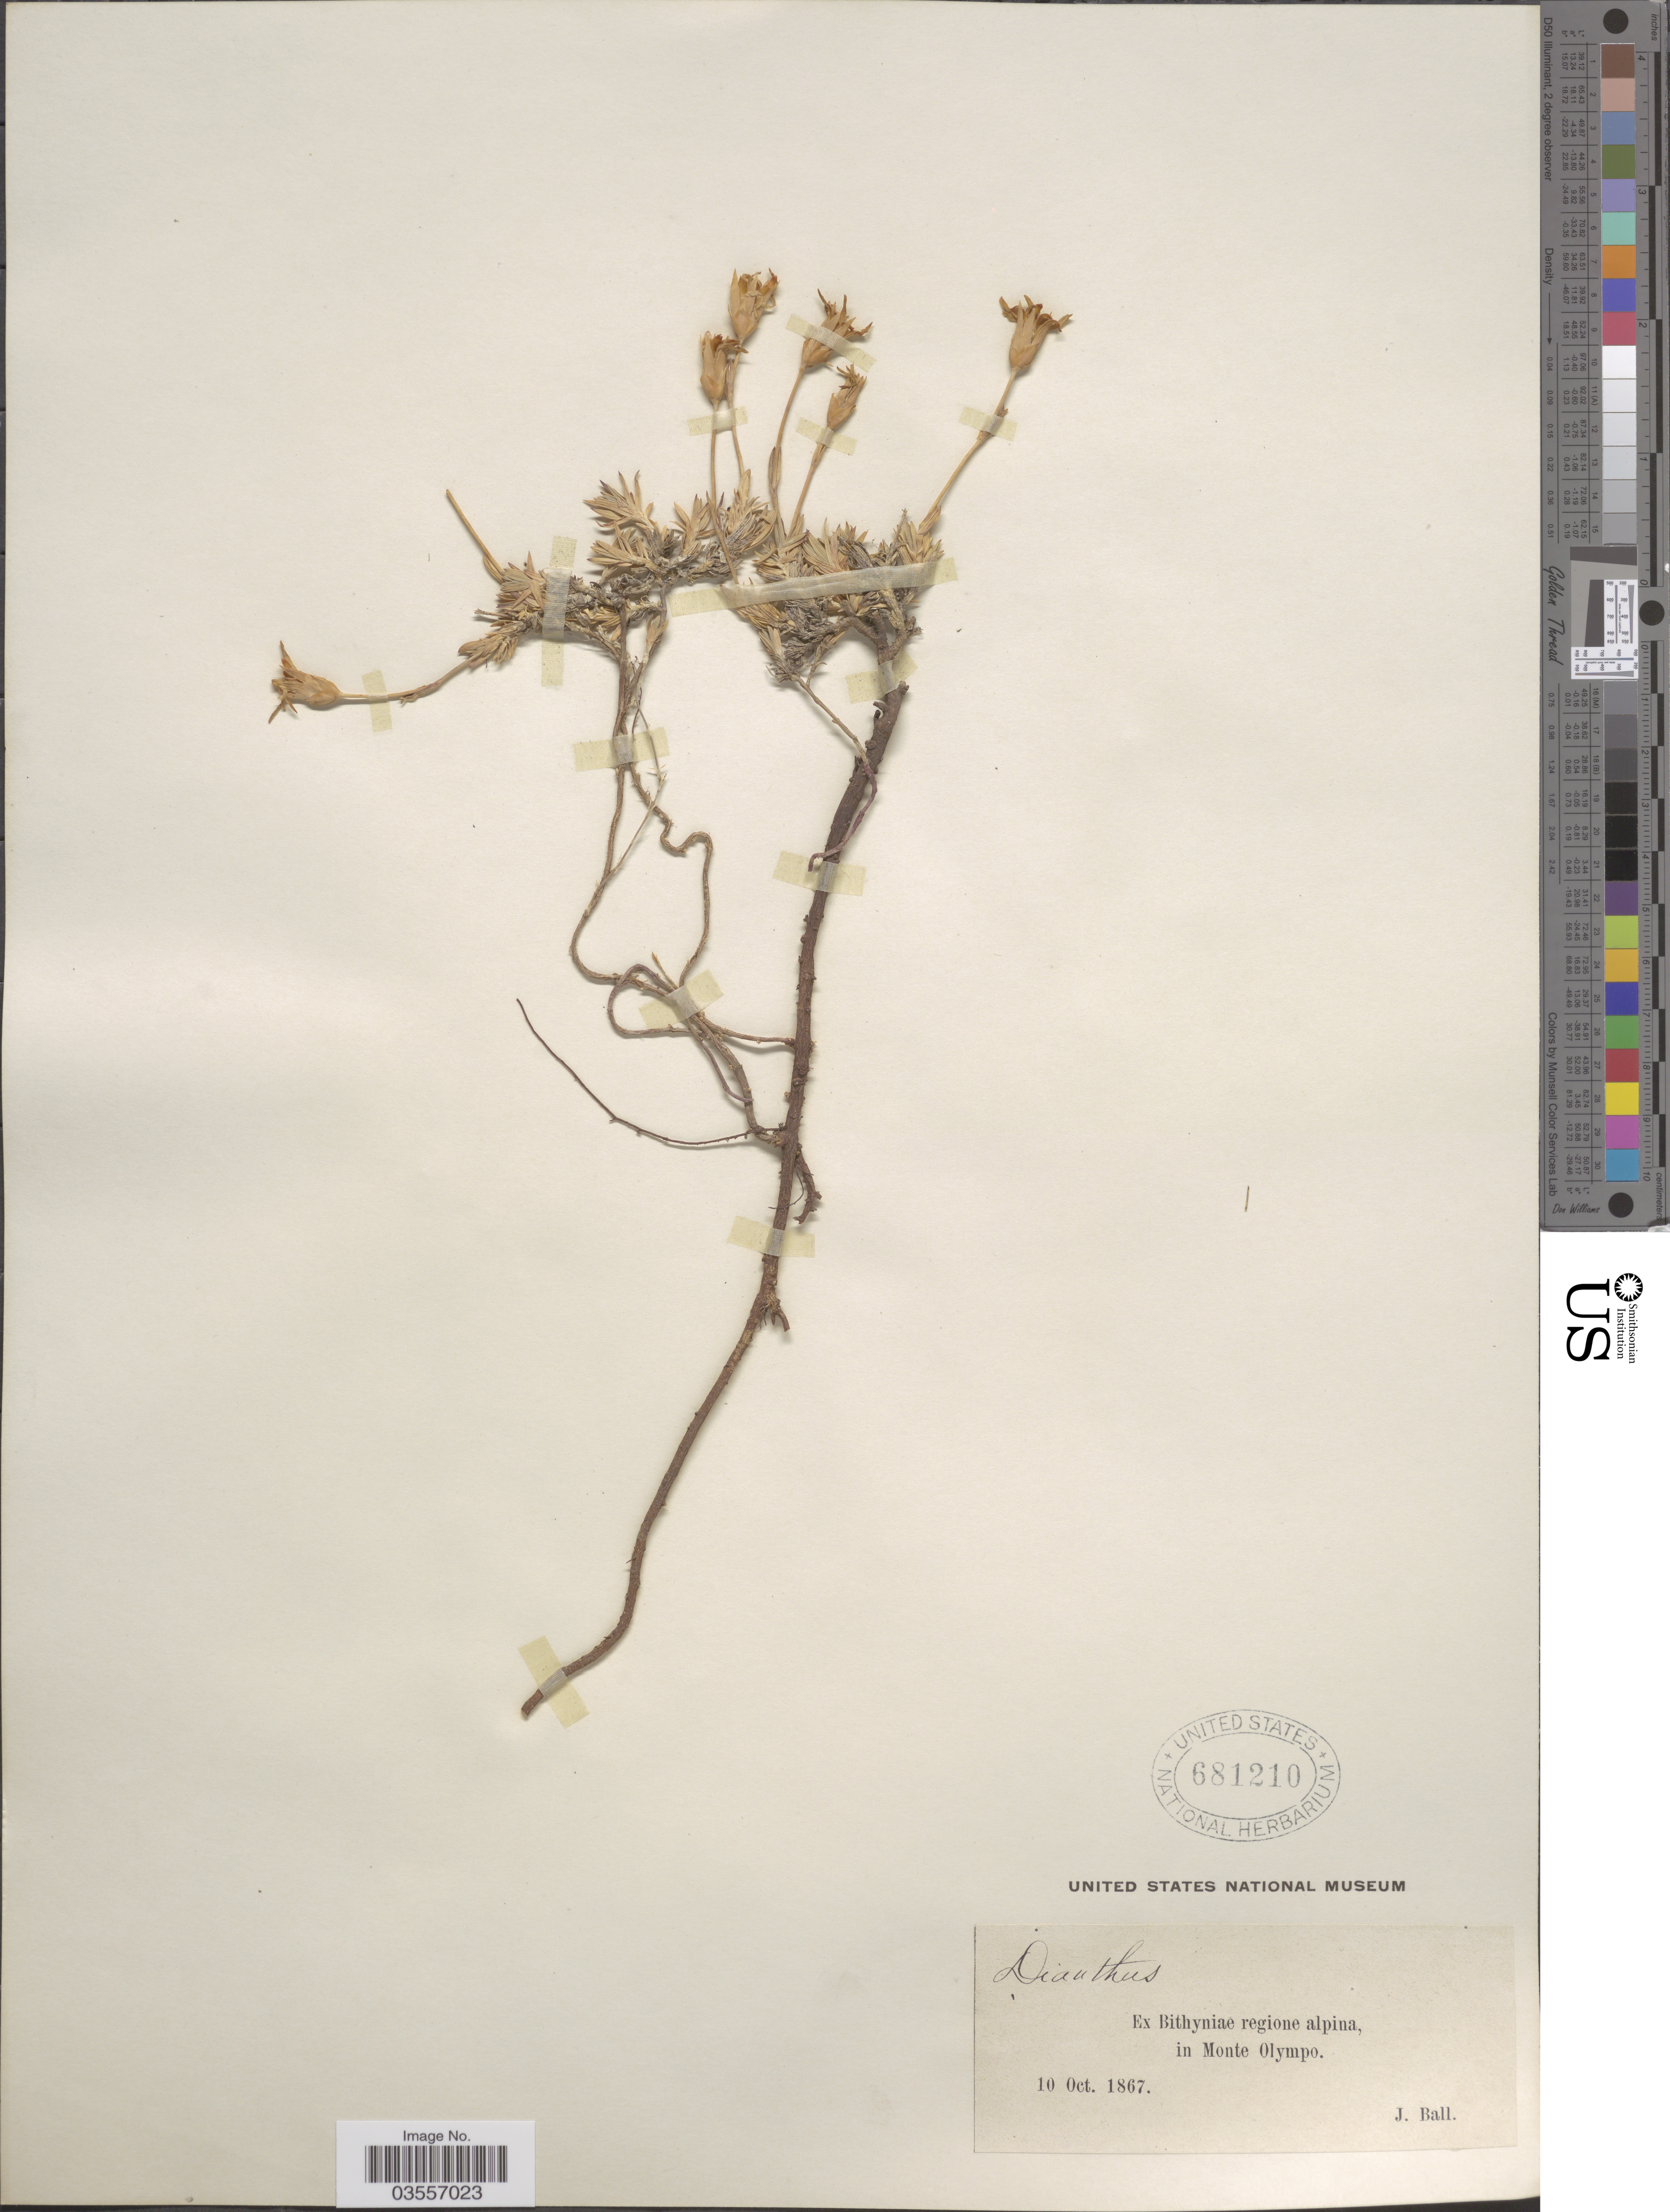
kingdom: Plantae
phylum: Tracheophyta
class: Magnoliopsida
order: Caryophyllales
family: Caryophyllaceae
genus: Dianthus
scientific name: Dianthus sp.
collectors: J. Ball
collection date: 1867-10-10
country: Turkey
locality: Ex Bithyniae regione alpina, in Monte Olympo.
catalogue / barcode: US 681210